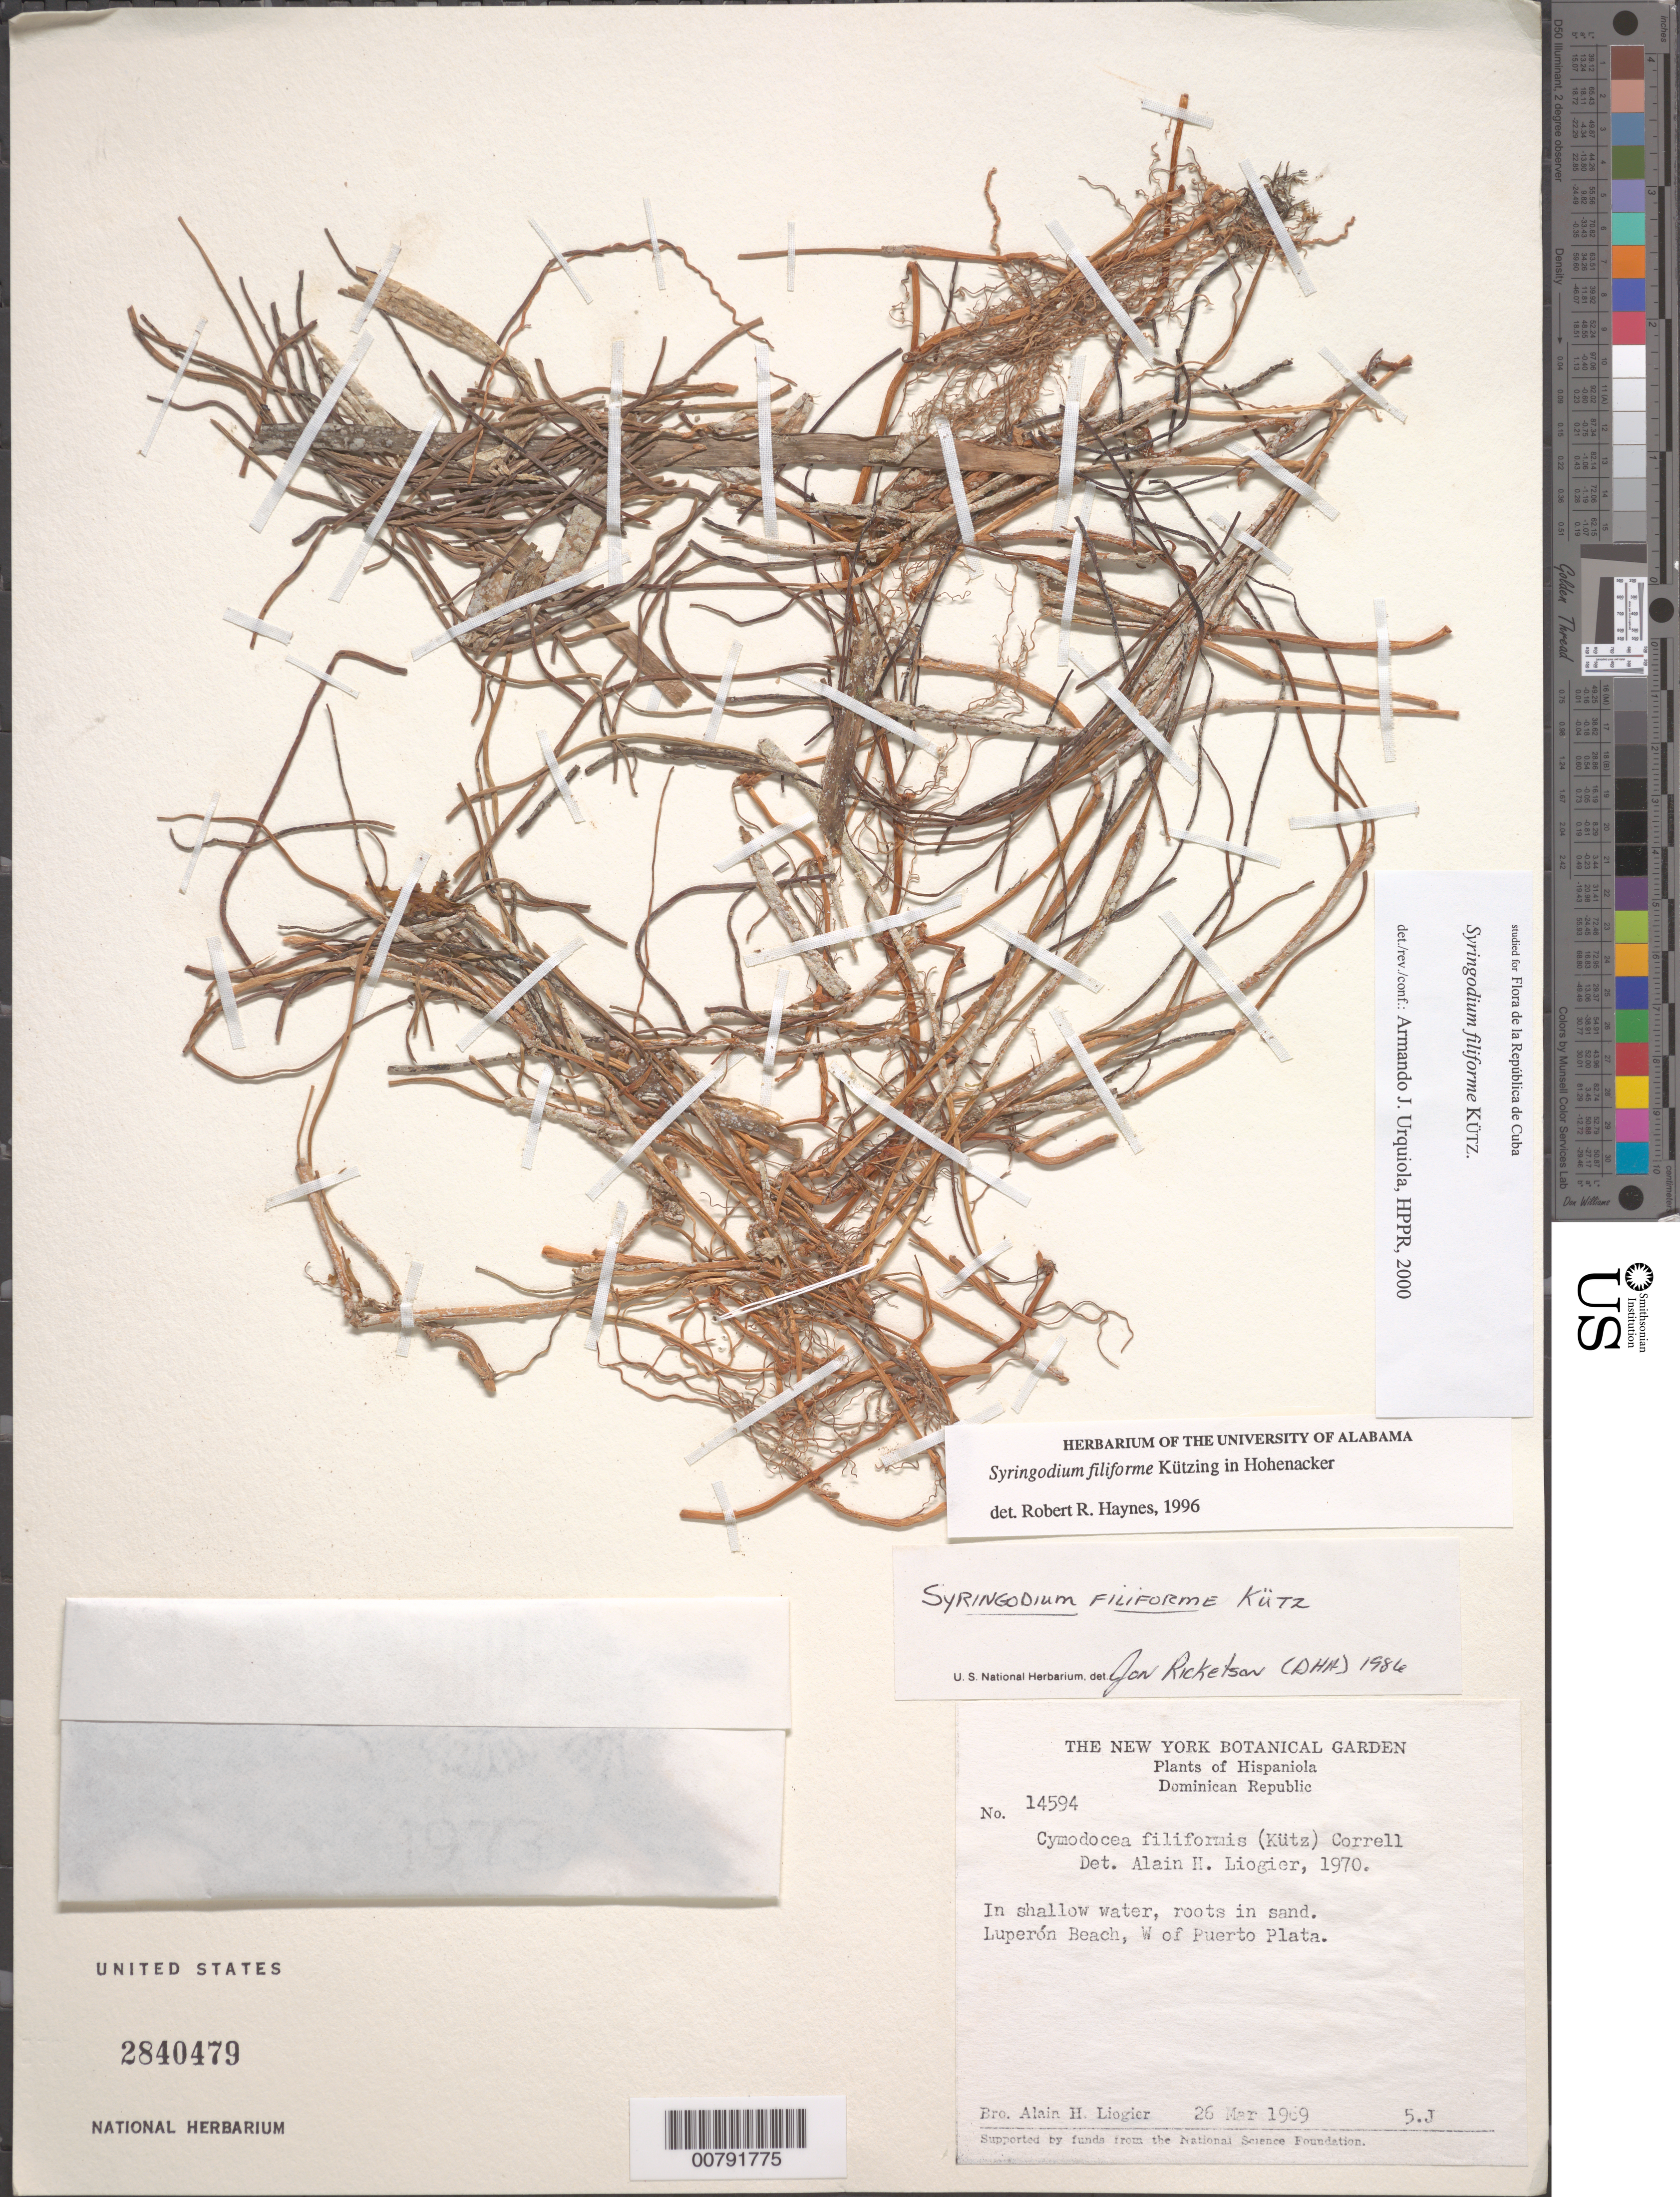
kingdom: Plantae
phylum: Tracheophyta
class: Liliopsida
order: Alismatales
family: Cymodoceaceae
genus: Syringodium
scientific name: Syringodium filiforme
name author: Kütz.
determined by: Urquiola, A. J., (HPPR)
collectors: A. H. Liogier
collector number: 14594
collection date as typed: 26 Mar 1969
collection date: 1969-03-26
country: Dominican Republic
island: Hispaniola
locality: Luperón Beach, W of Puerto Plata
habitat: In shallow water, roots in sand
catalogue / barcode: US 2840479